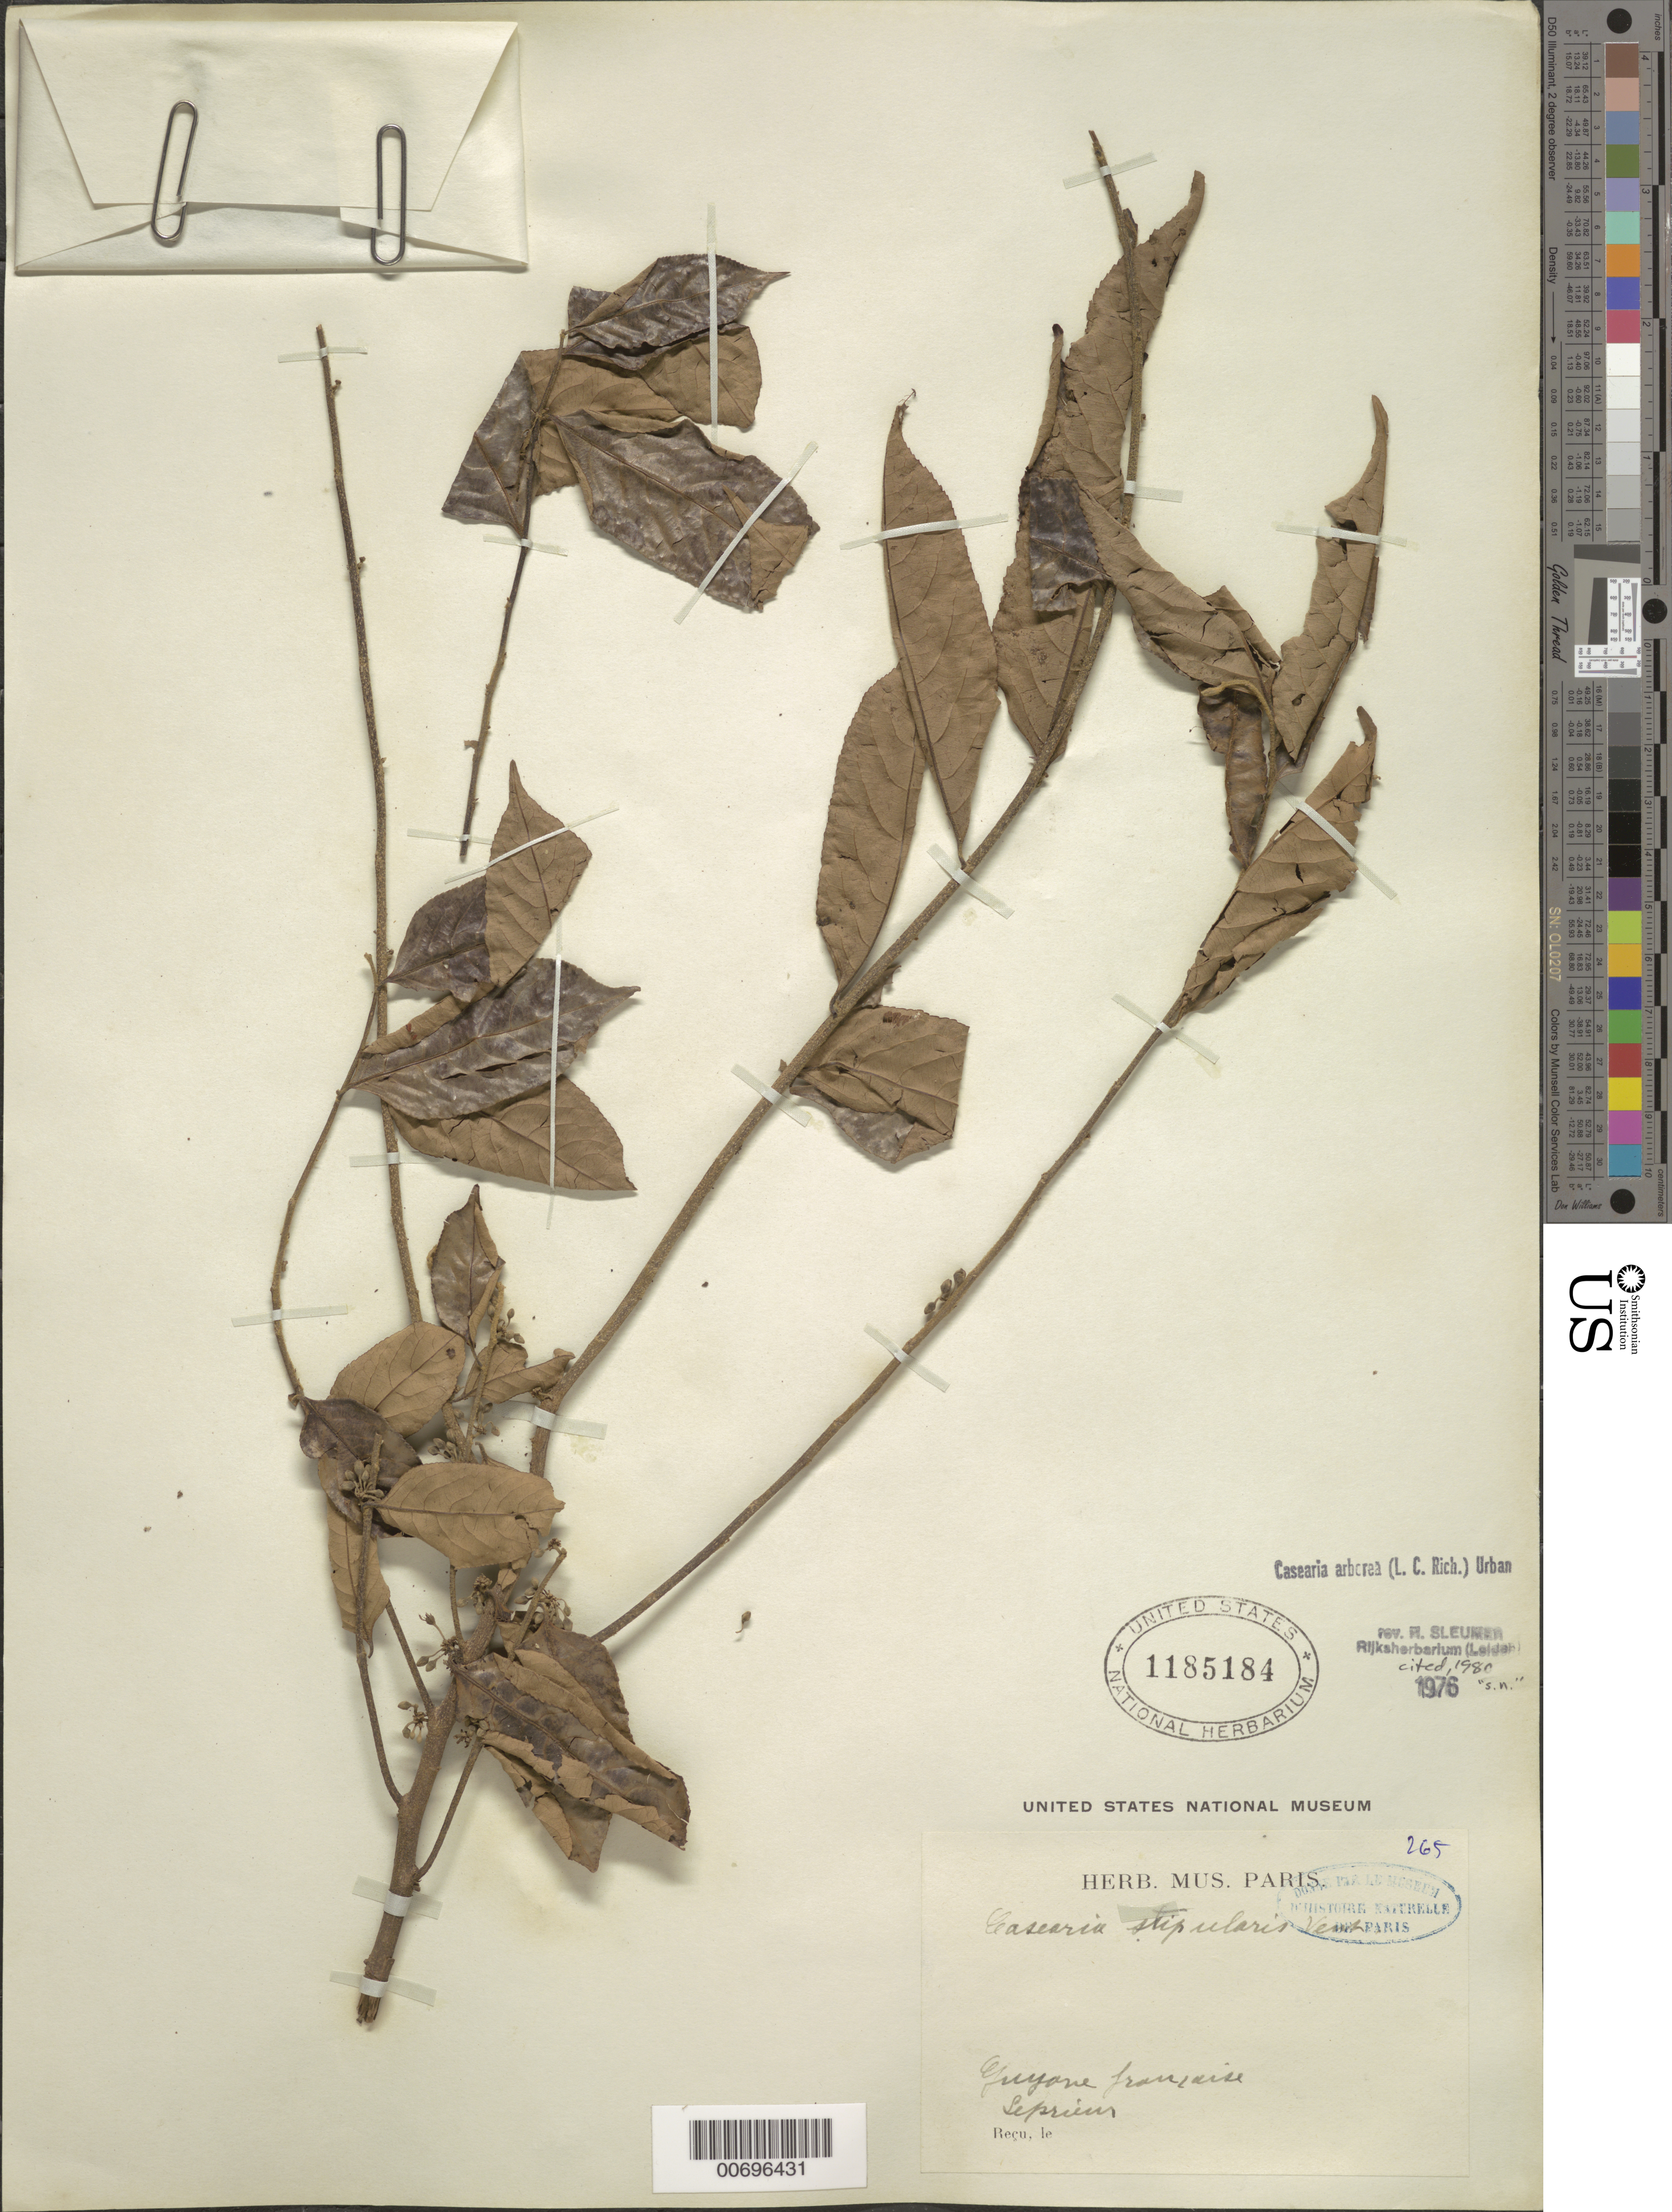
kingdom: Plantae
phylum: Tracheophyta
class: Magnoliopsida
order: Malpighiales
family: Salicaceae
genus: Casearia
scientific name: Casearia arborea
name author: (Rich.) Urb.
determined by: Sleumer, H. O.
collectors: F. M. R. Leprieur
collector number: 265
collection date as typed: s.d.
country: French Guiana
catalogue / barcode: US 1185184